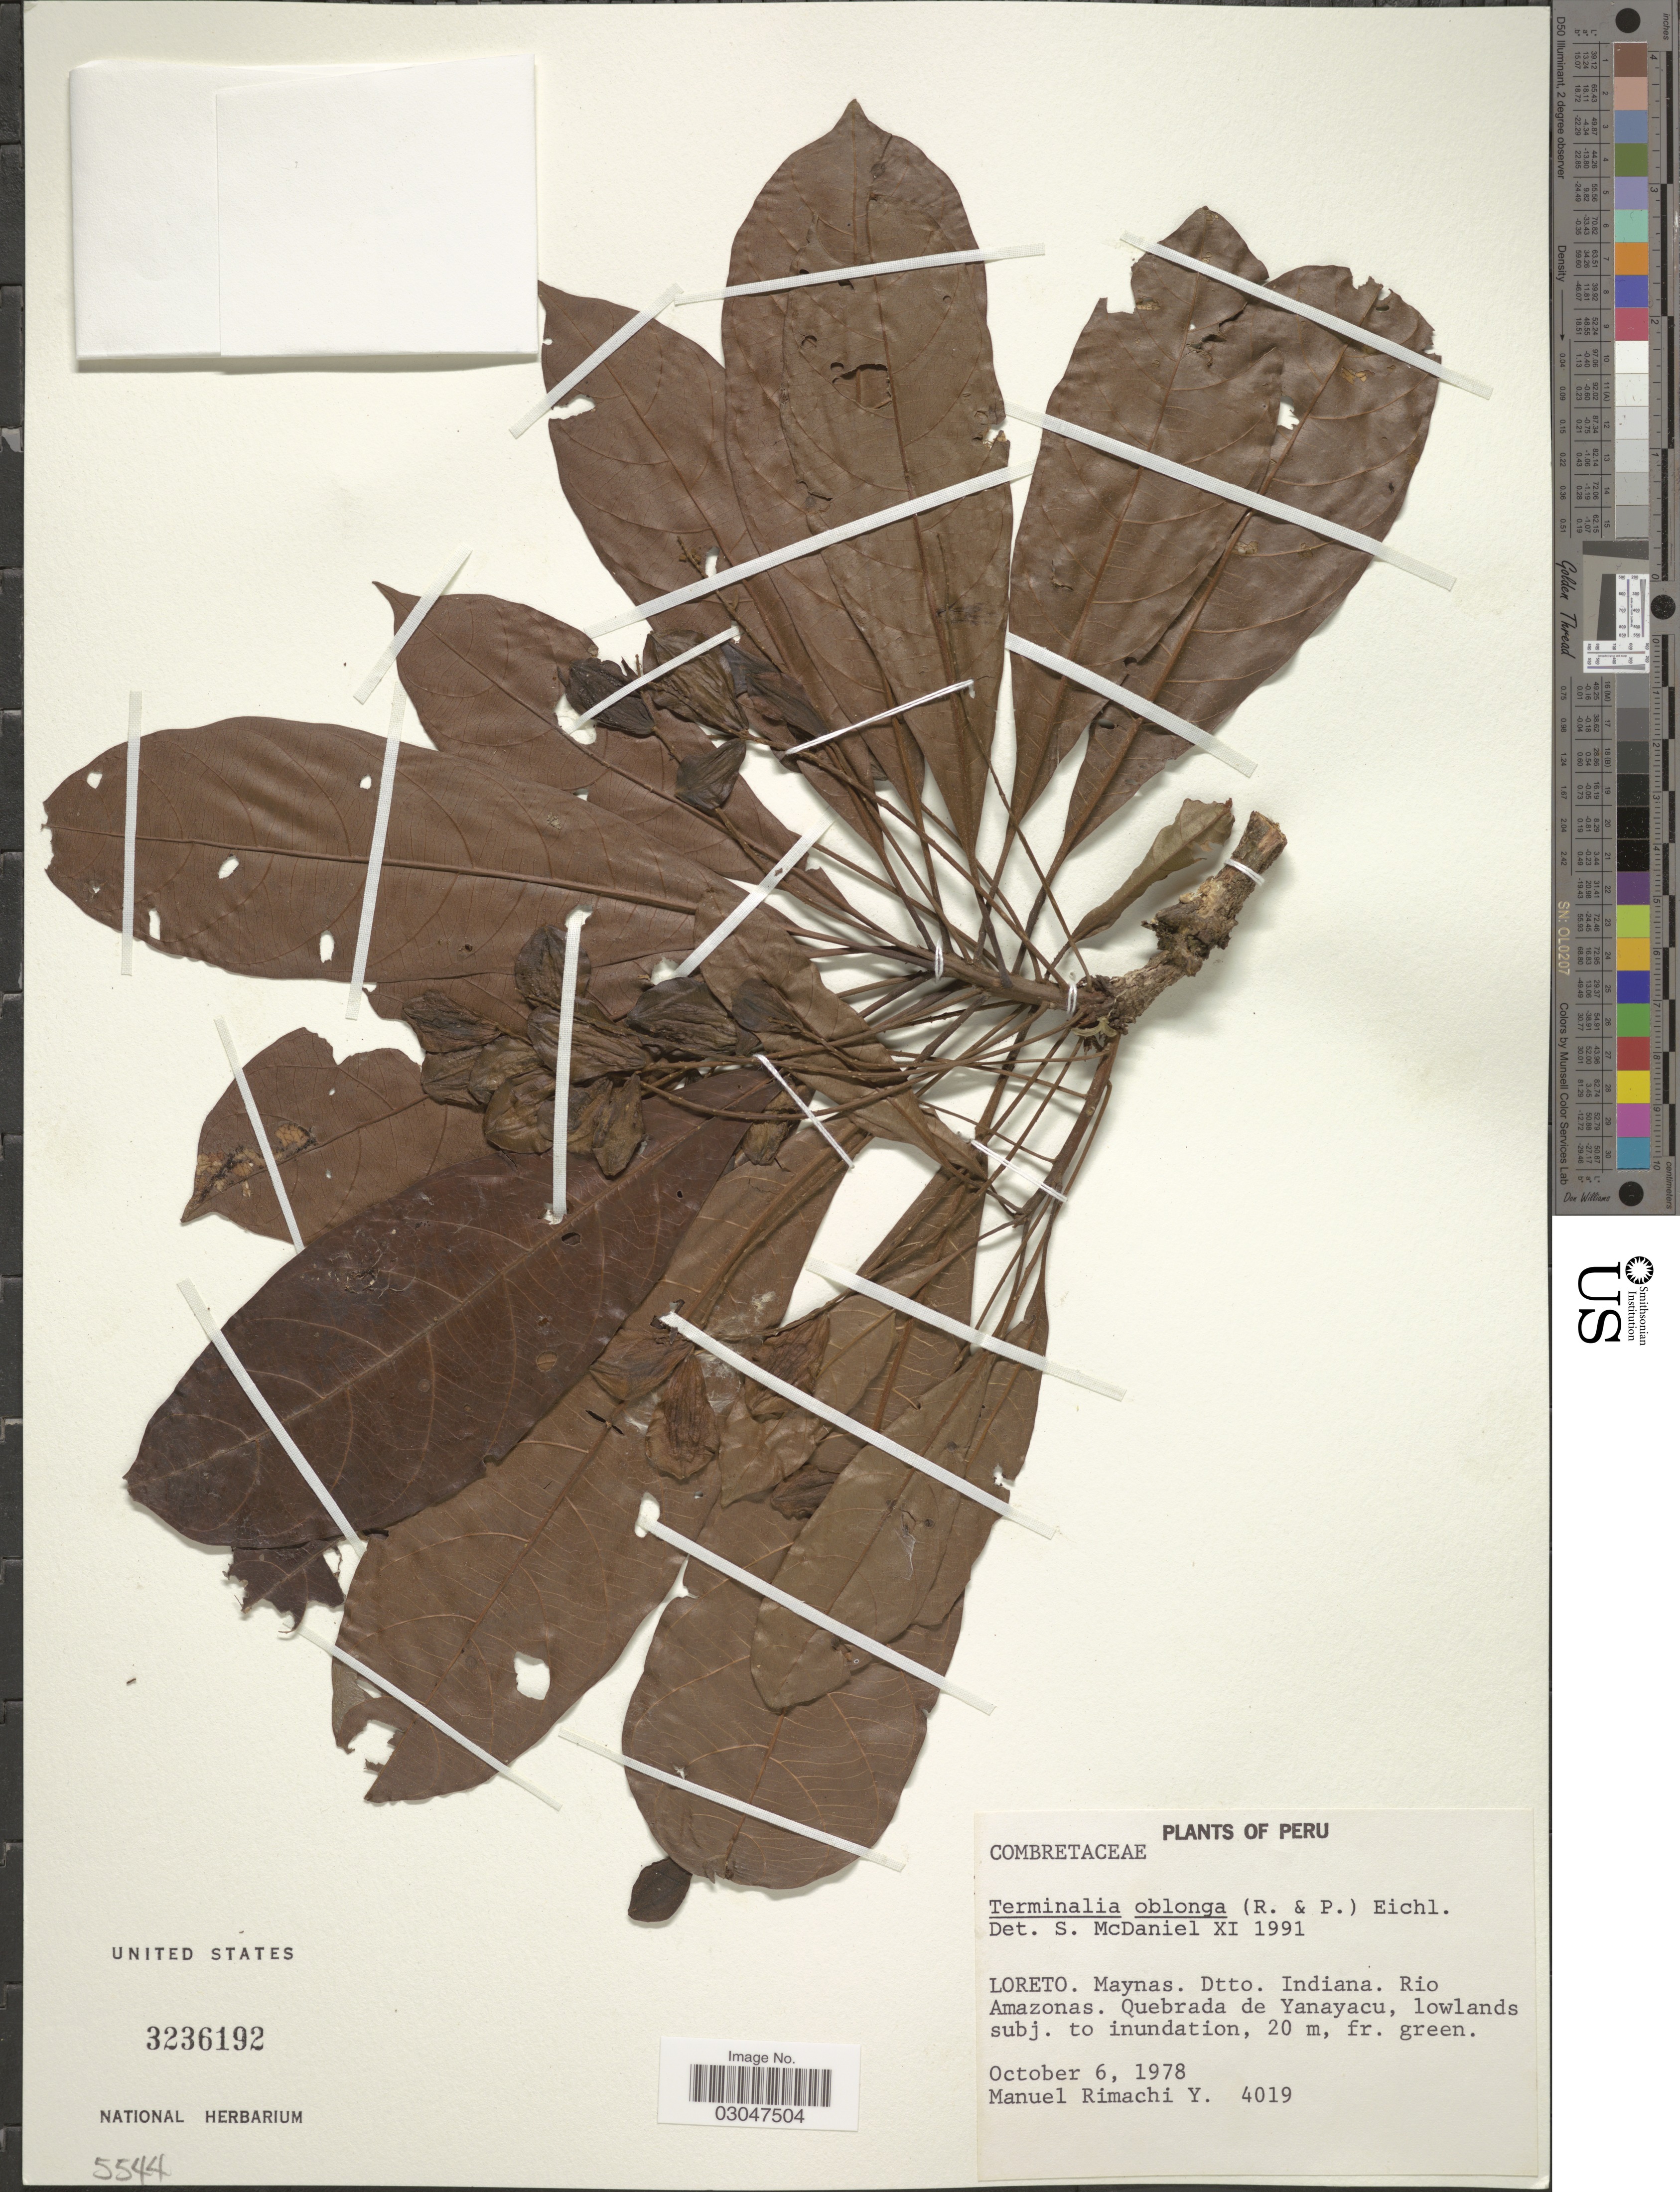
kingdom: Plantae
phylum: Tracheophyta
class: Magnoliopsida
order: Myrtales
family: Combretaceae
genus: Terminalia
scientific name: Terminalia oblonga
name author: (Ruiz & Pav.) Steud.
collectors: M. Rimachi Y.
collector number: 4019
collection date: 1978-10-06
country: Peru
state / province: Loreto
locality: Maynas. Dtto. Indiana. Rio Amazonas. Quebrada de Yanayacu, lowlands subj. to inundation.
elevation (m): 20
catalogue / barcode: US 3236192